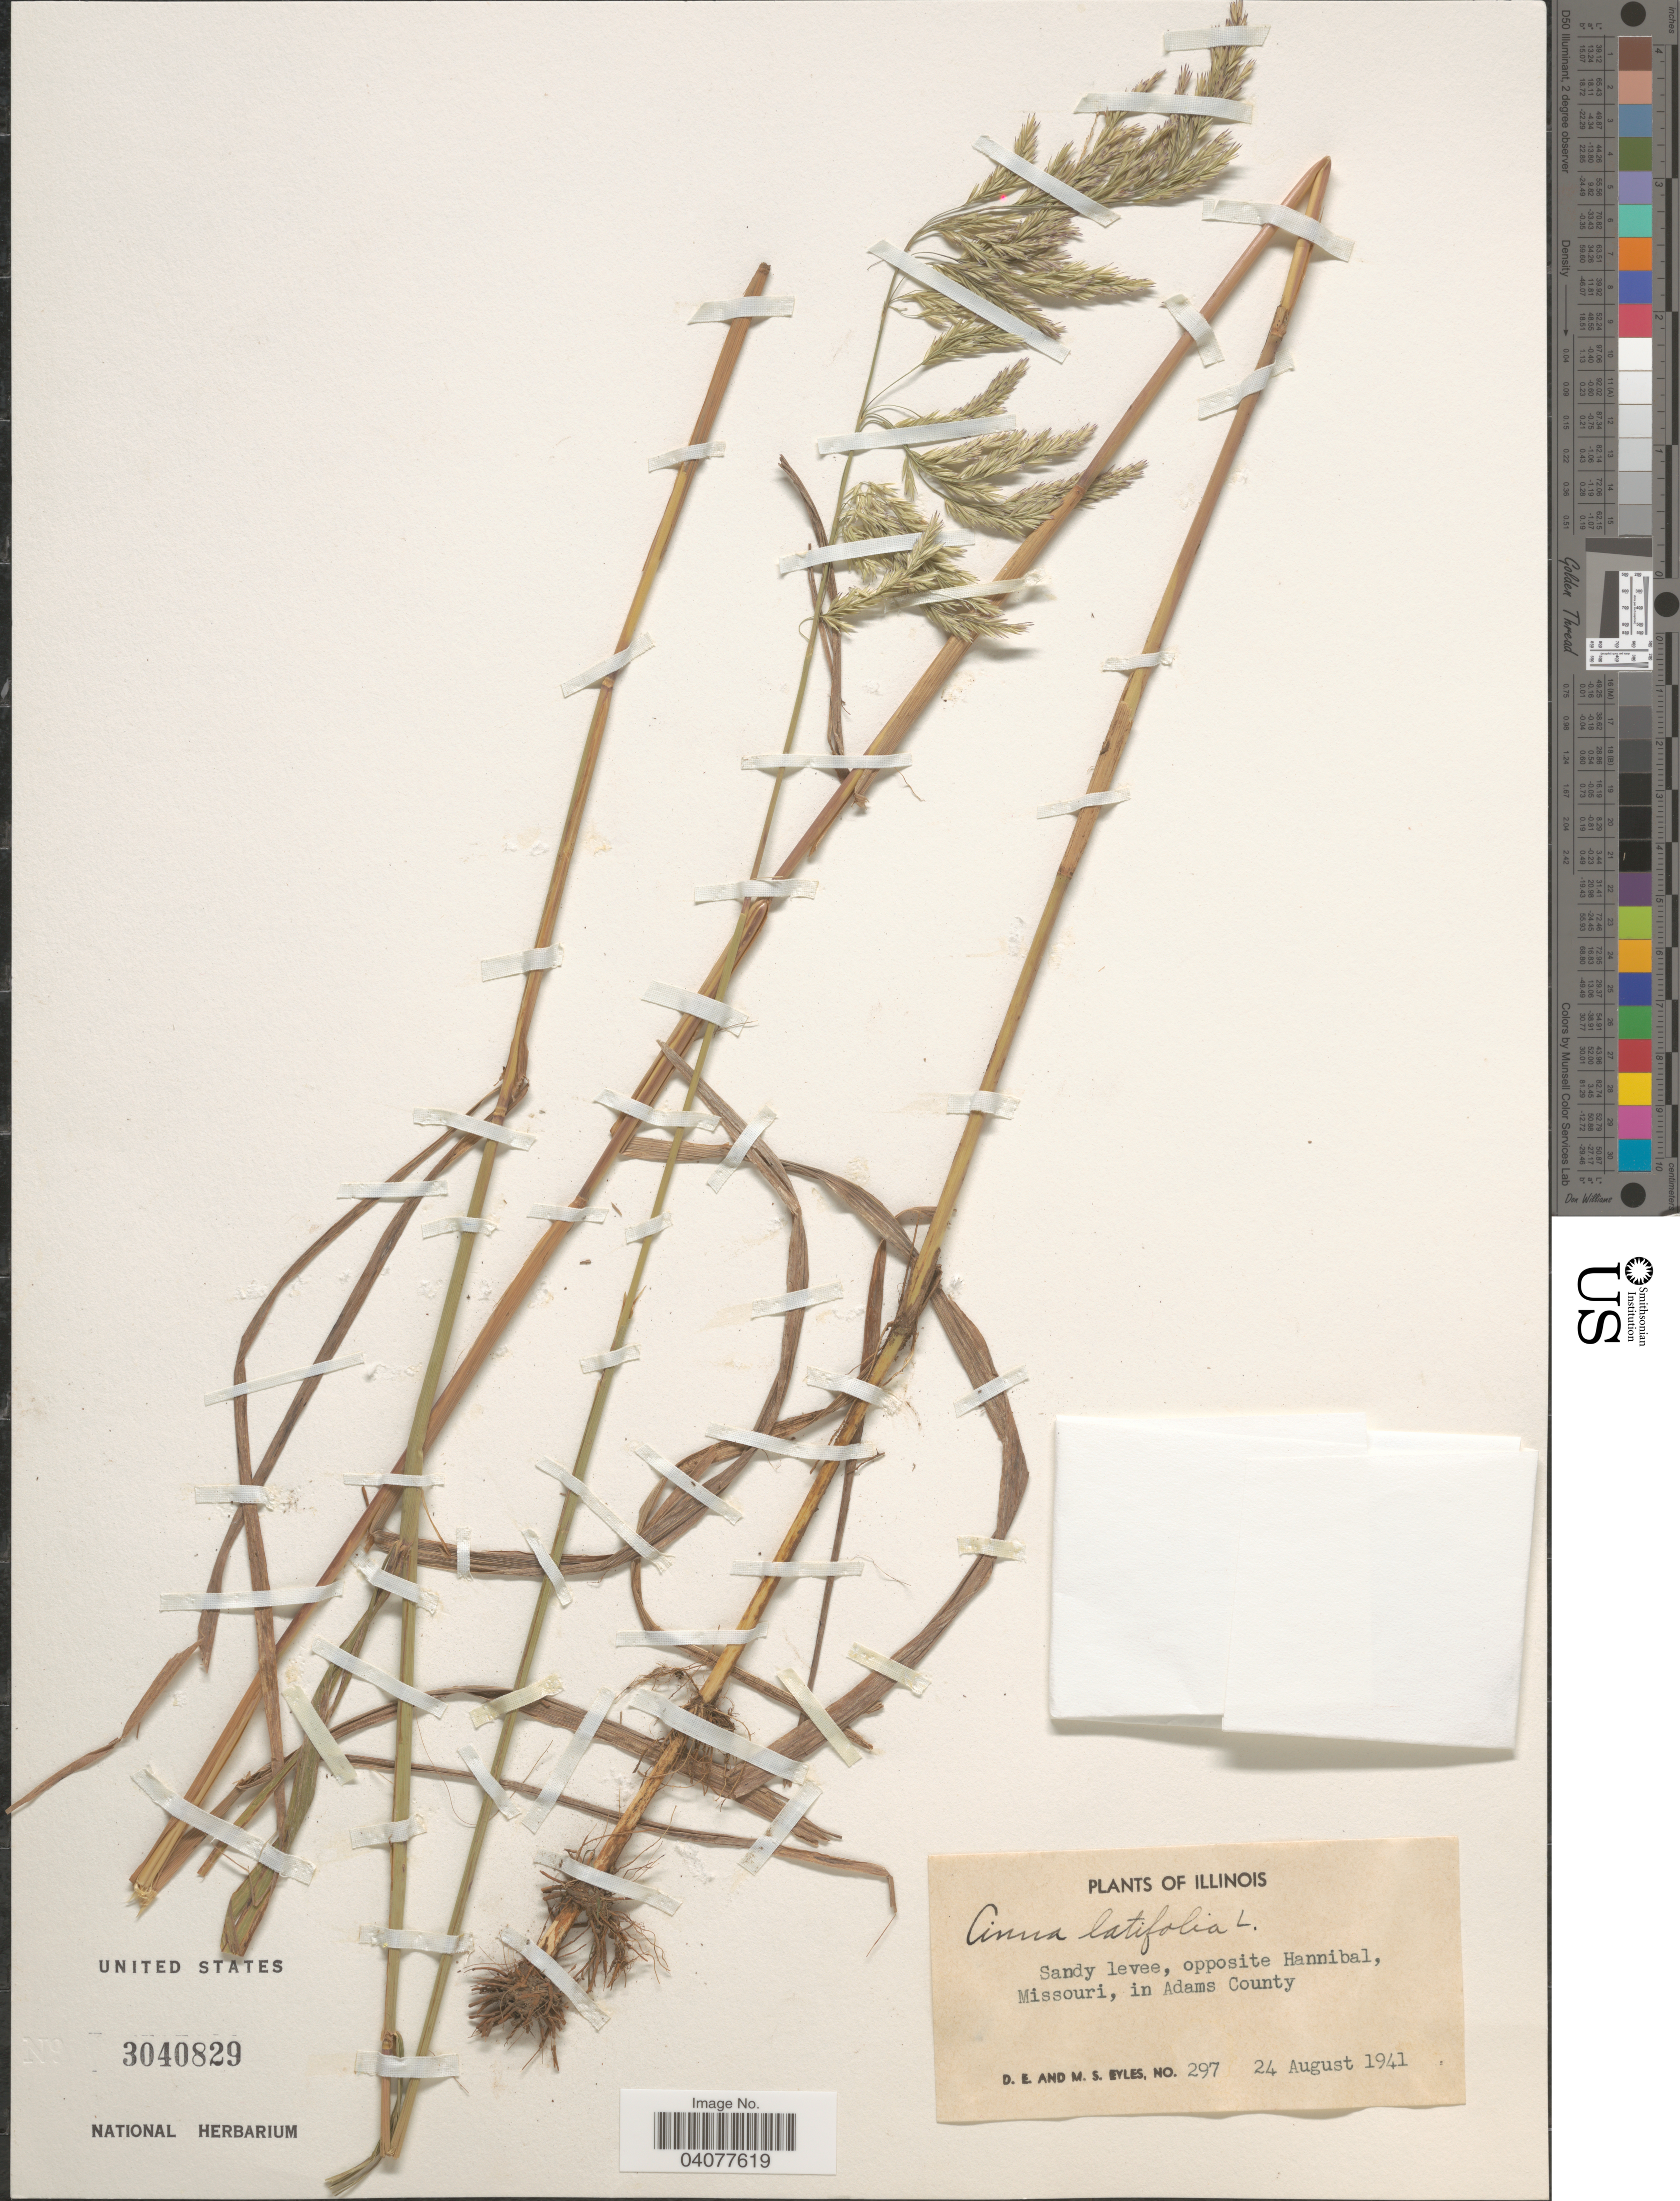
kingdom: Plantae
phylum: Tracheophyta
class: Liliopsida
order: Poales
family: Poaceae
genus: Cinna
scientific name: Cinna latifolia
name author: (Trevir. ex Goeppert) Griseb.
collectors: D. Eyles & M. Eyles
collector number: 297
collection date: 1941-08-24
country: United States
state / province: Illinois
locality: Sandy levee, opposite Hannibal, Missouri, in Adams County.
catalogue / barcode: US 3040829